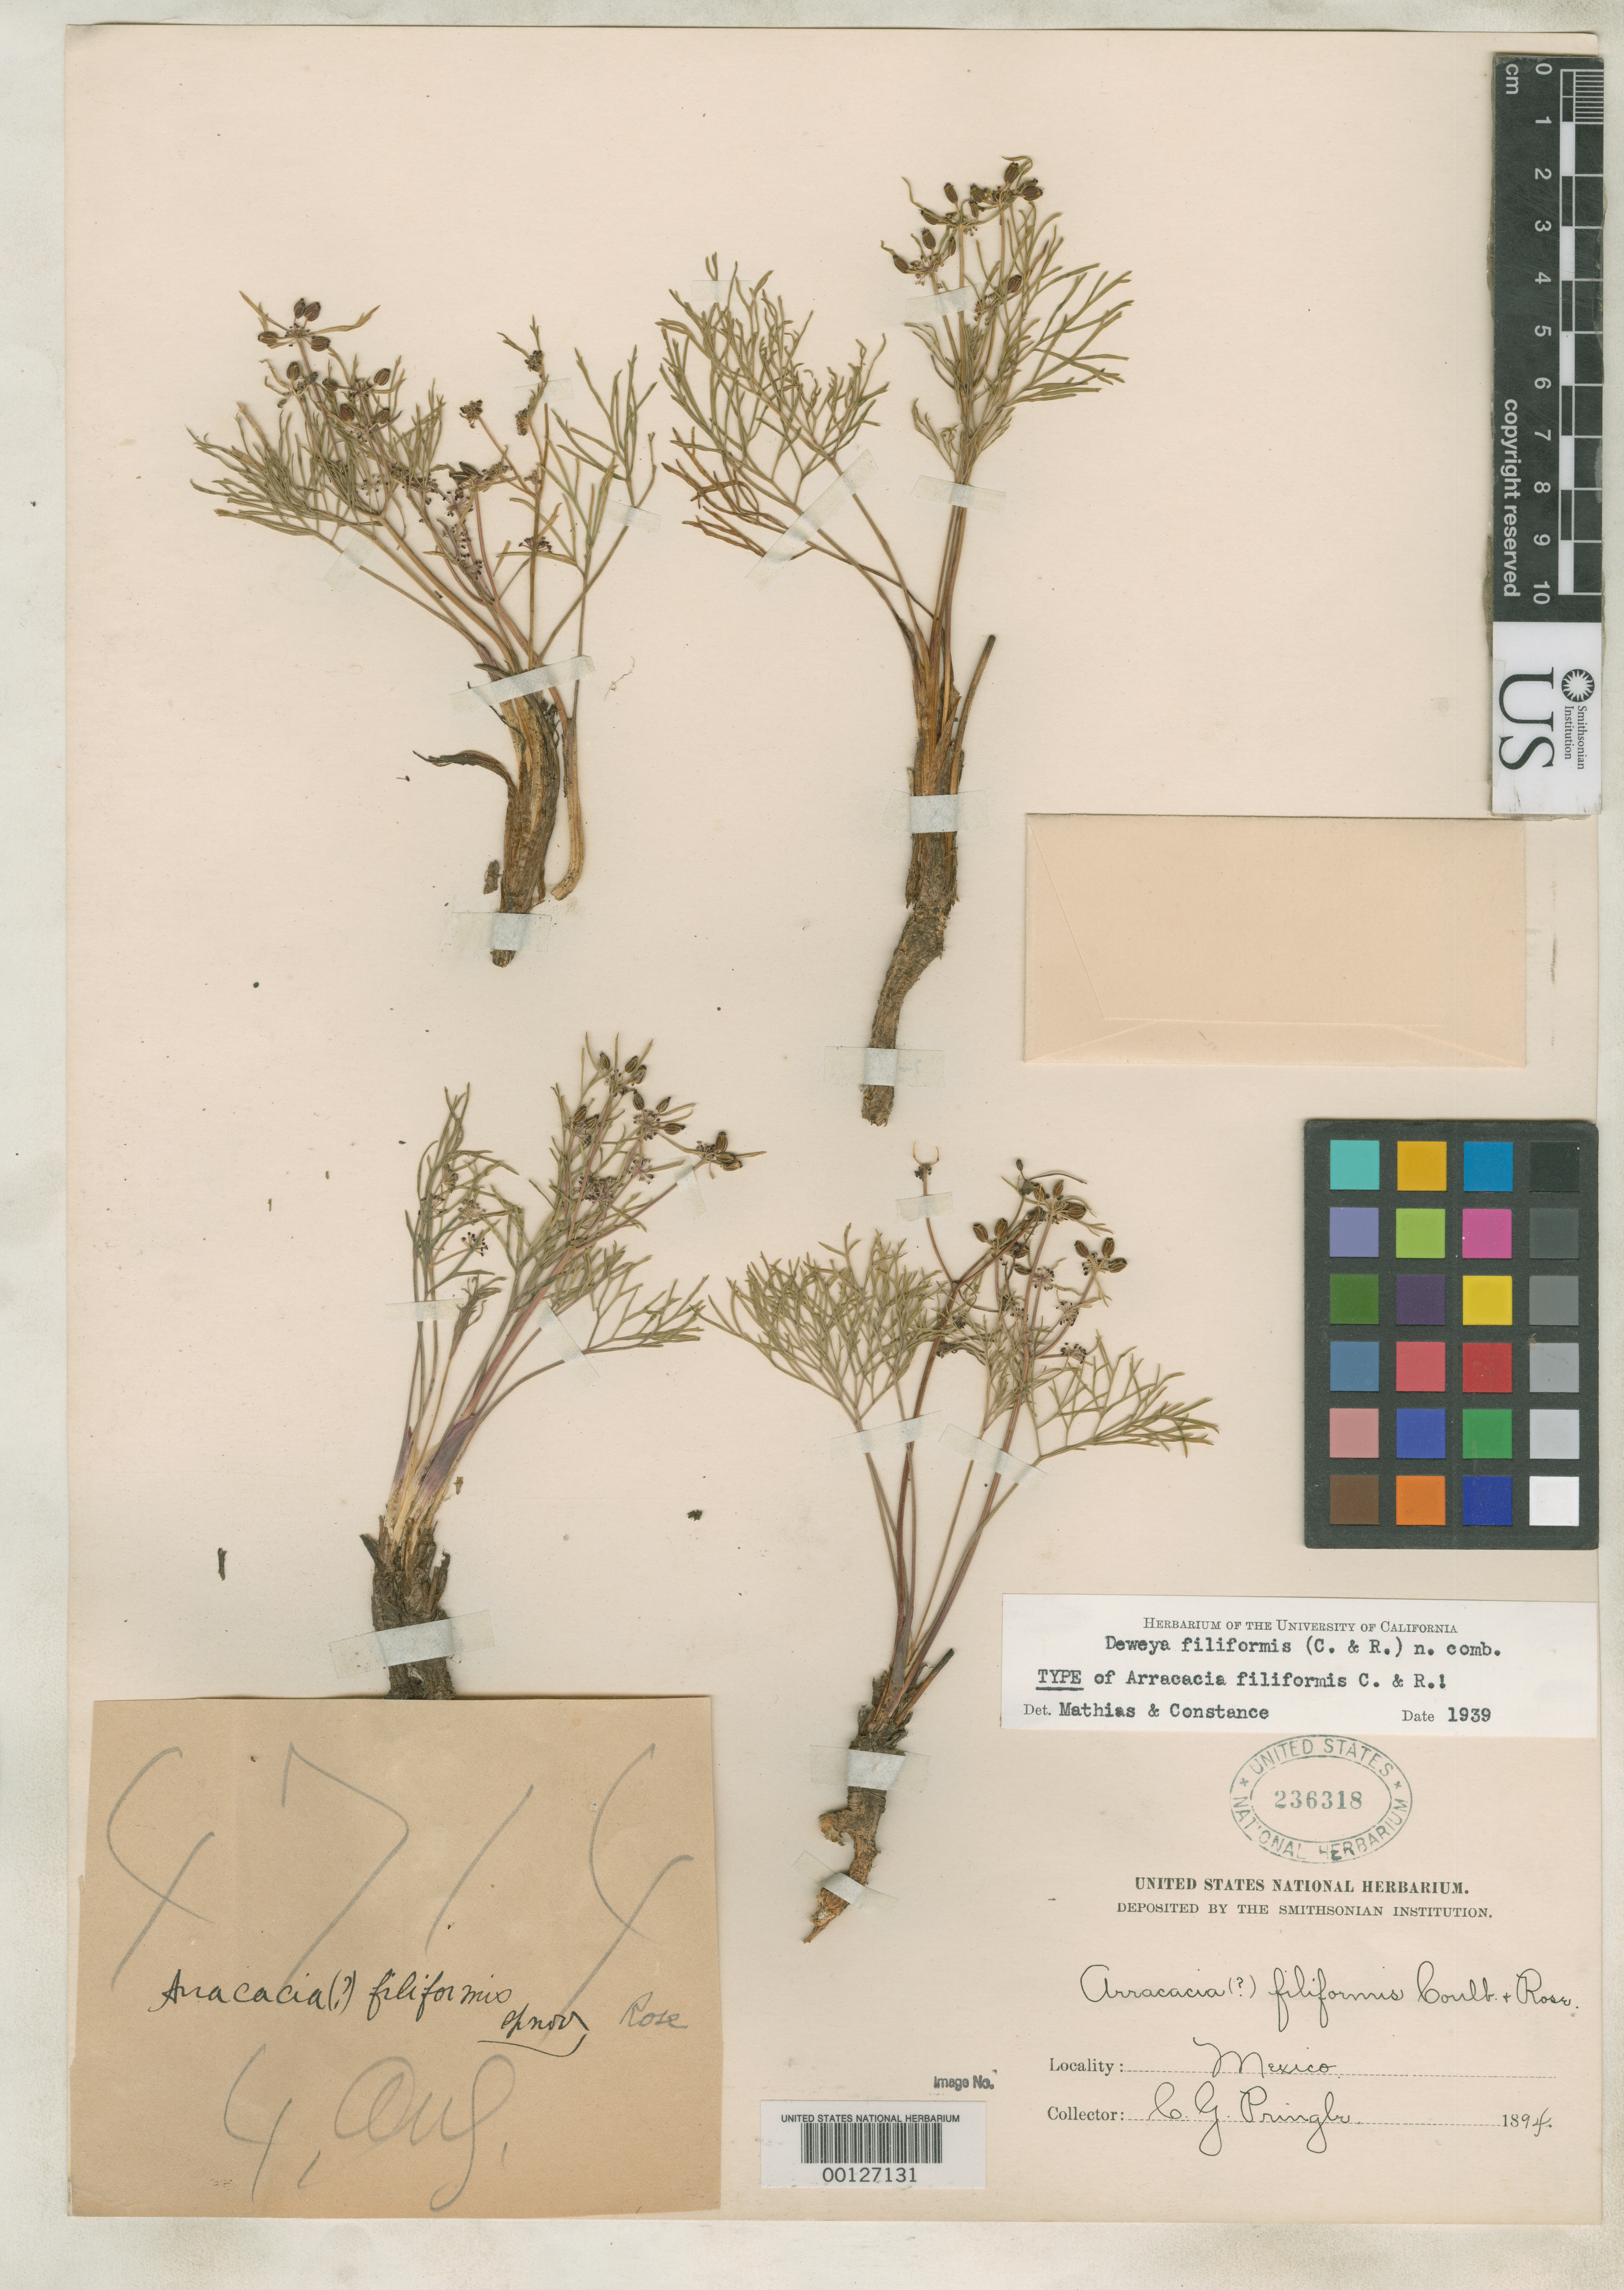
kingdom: Plantae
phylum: Tracheophyta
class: Magnoliopsida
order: Apiales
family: Apiaceae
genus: Arracacia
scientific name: Arracacia filiformis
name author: J.M. Coult. & Rose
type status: Lectotype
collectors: C. G. Pringle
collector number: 4714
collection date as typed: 26 Jun 1894 to 04 Aug 1894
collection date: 1894-08-04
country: Mexico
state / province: Oaxaca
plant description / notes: Pringle 4714 effectively designated as first-step lectotypification ("type") by Coulter & Rose, but US has 2 original sheets of this collection; second step not found in literature.; One of two original sheets in National Herbarium; USNH 236318 annotated as "TYPE", USNH 236319 as "ISOTYPE" by Mathias & Constance (1939).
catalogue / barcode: US 236318